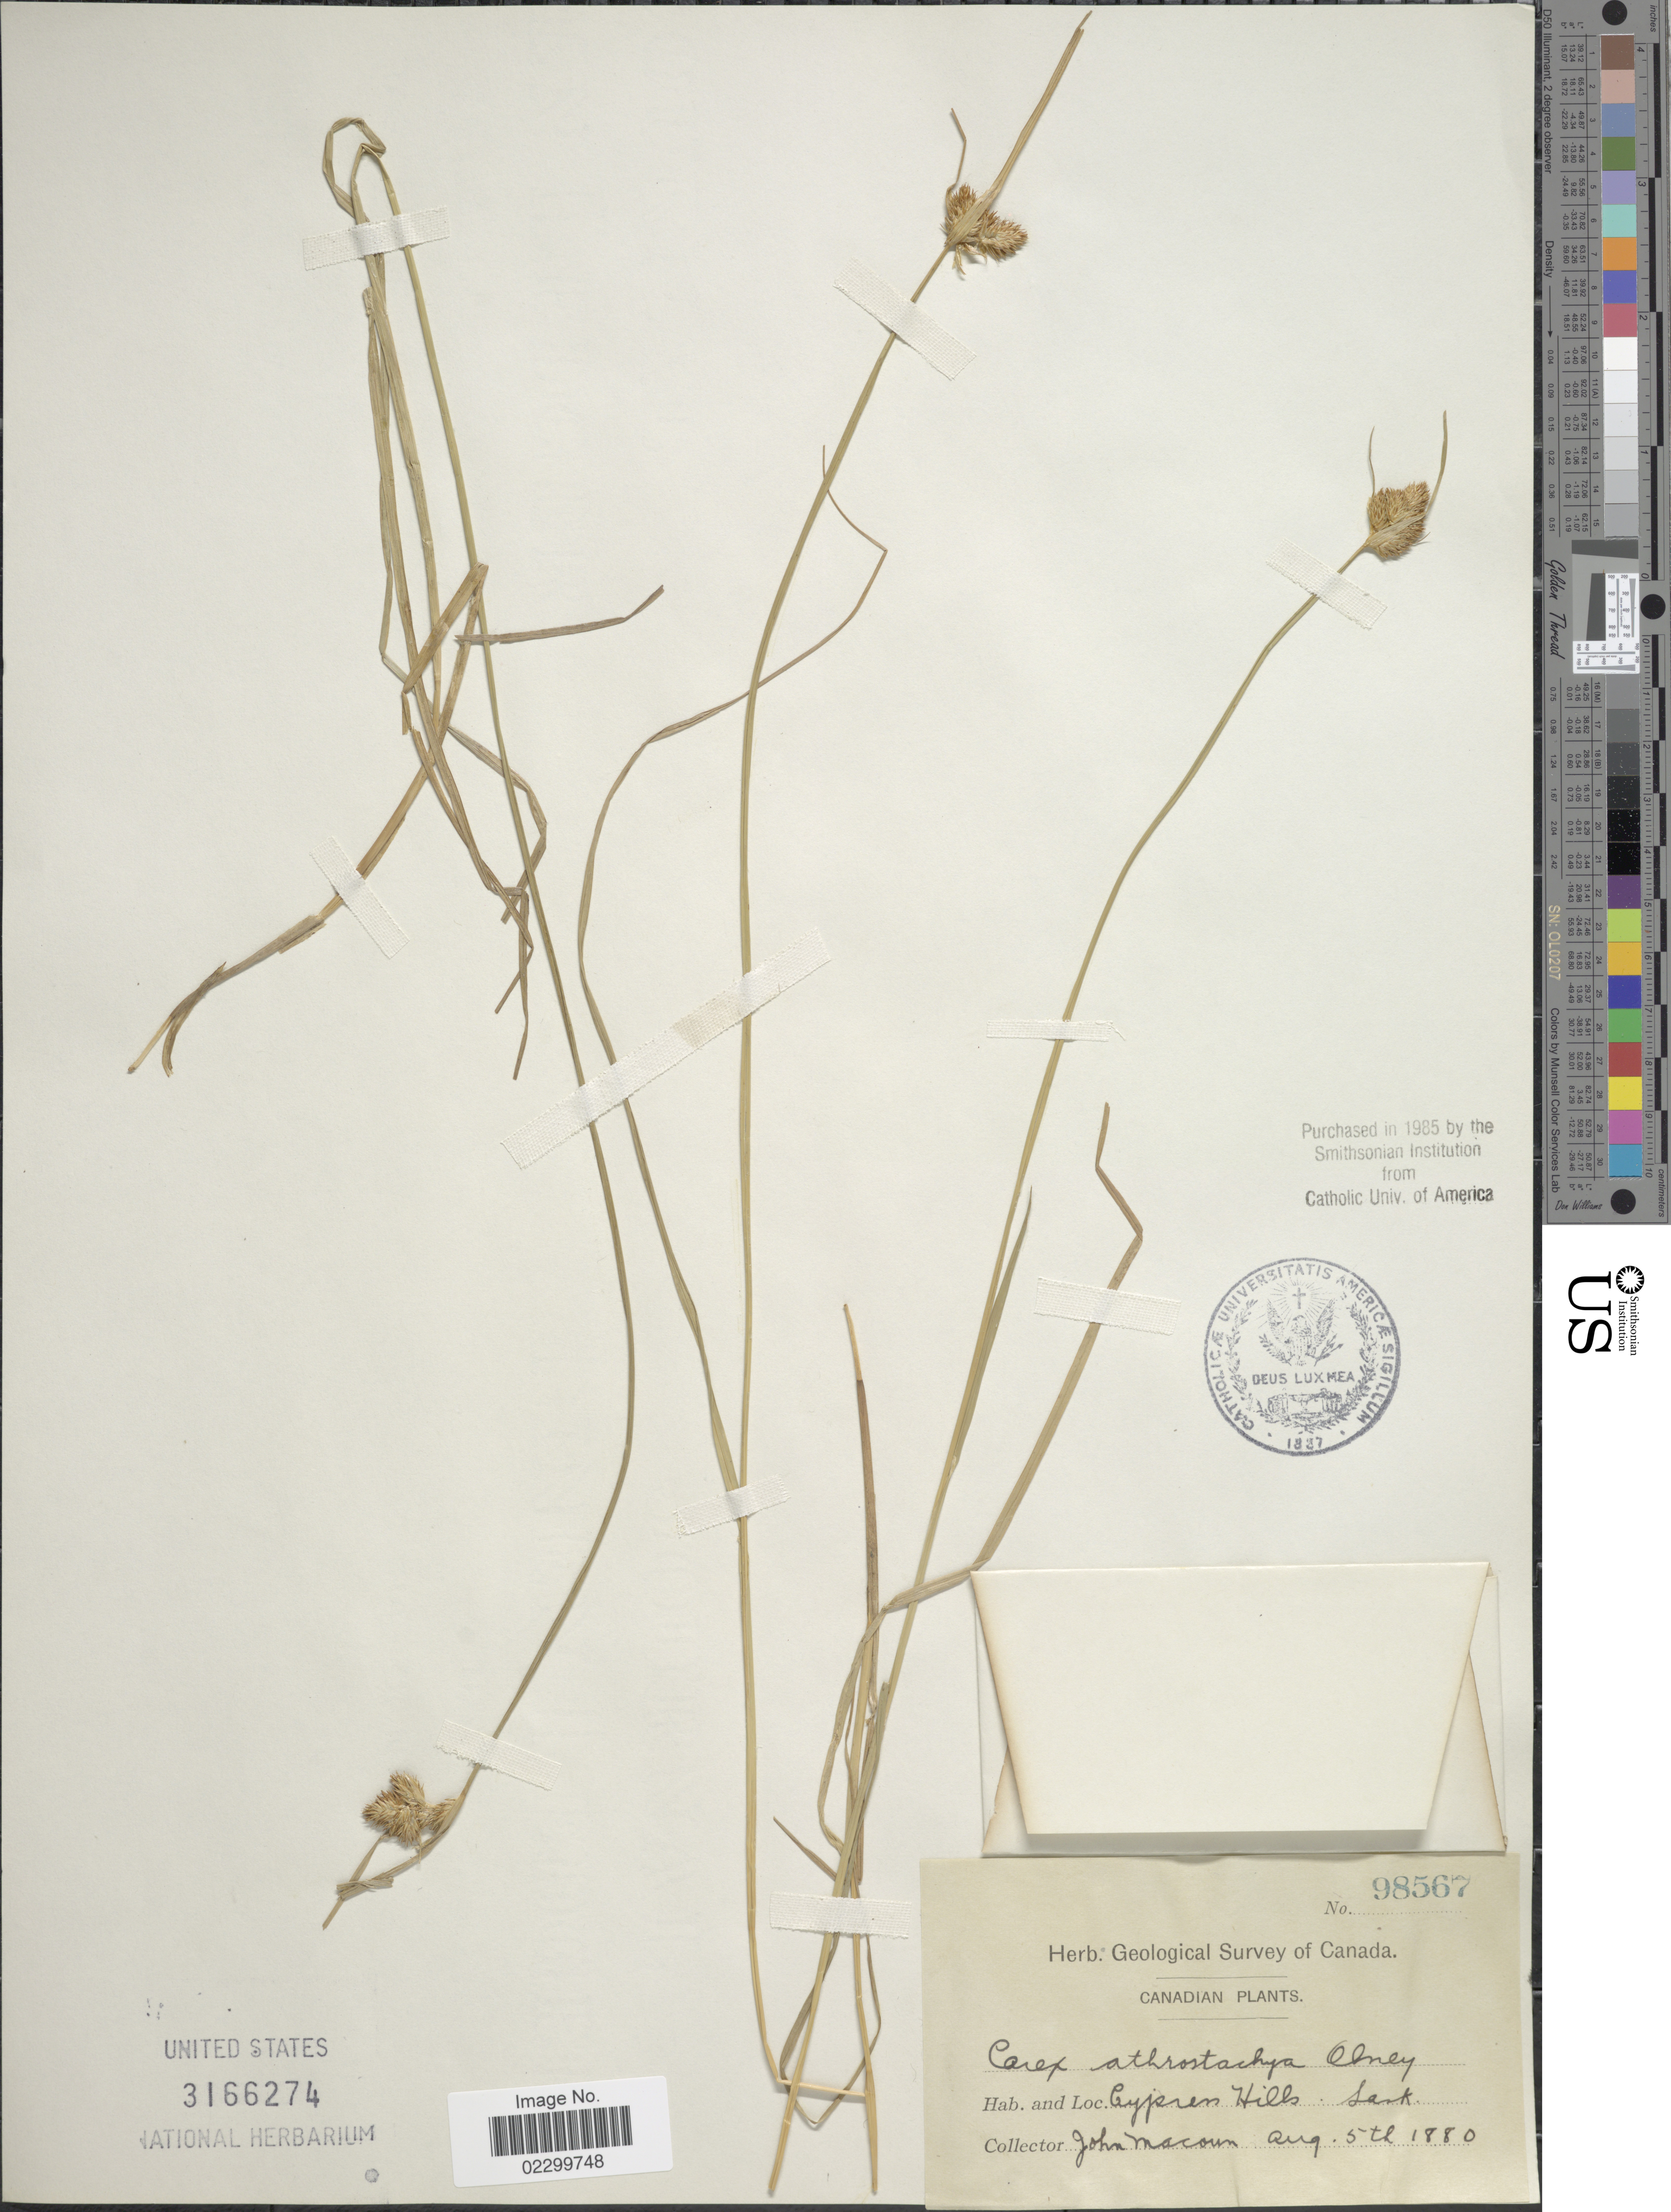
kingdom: Plantae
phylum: Tracheophyta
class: Liliopsida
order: Poales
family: Cyperaceae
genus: Carex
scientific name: Carex athrostachya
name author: Olney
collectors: J. Macoun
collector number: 98567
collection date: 1880-08-05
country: Canada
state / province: Saskatchewan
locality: Cypress Hills.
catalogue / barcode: US 3166274